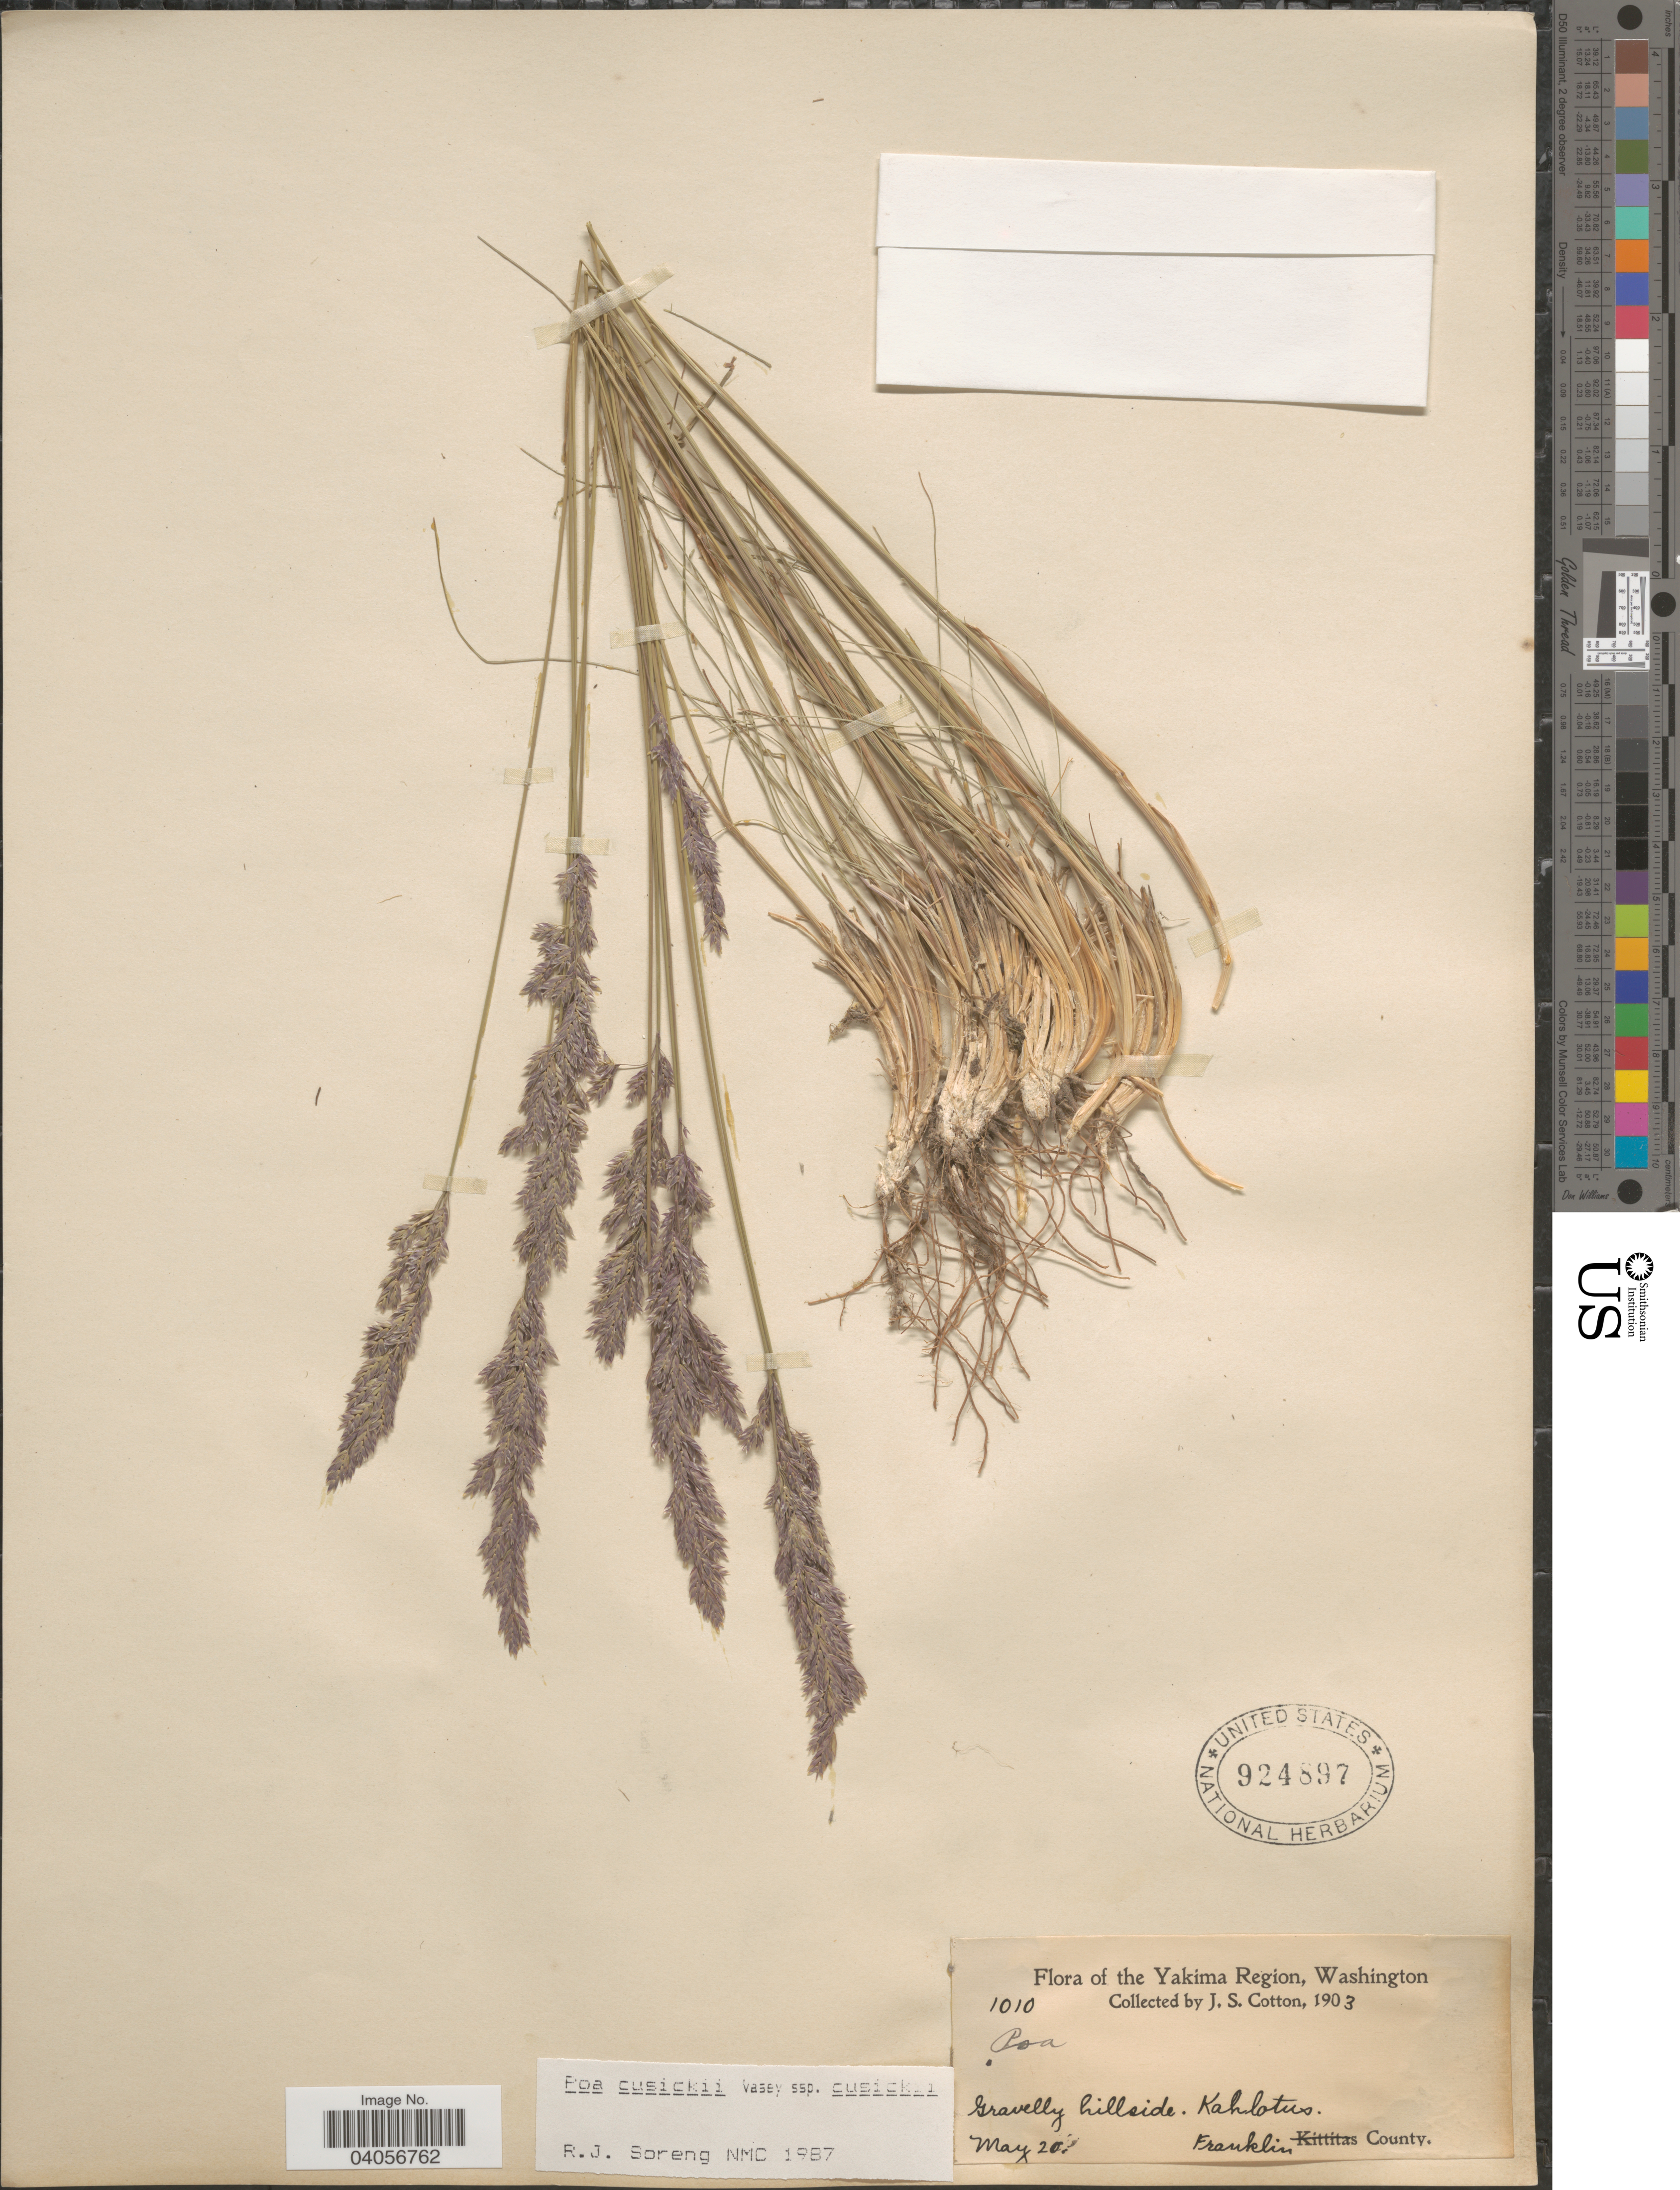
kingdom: Plantae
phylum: Tracheophyta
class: Liliopsida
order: Poales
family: Poaceae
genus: Poa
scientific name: Poa cusickii subsp. cusickii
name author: Vasey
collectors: J. S. Cotton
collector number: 1010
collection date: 1903-05-20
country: United States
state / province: Washington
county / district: Franklin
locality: Yakima Region. Gravelly hillside. Kahlotus. Franklin County.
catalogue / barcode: US 924897